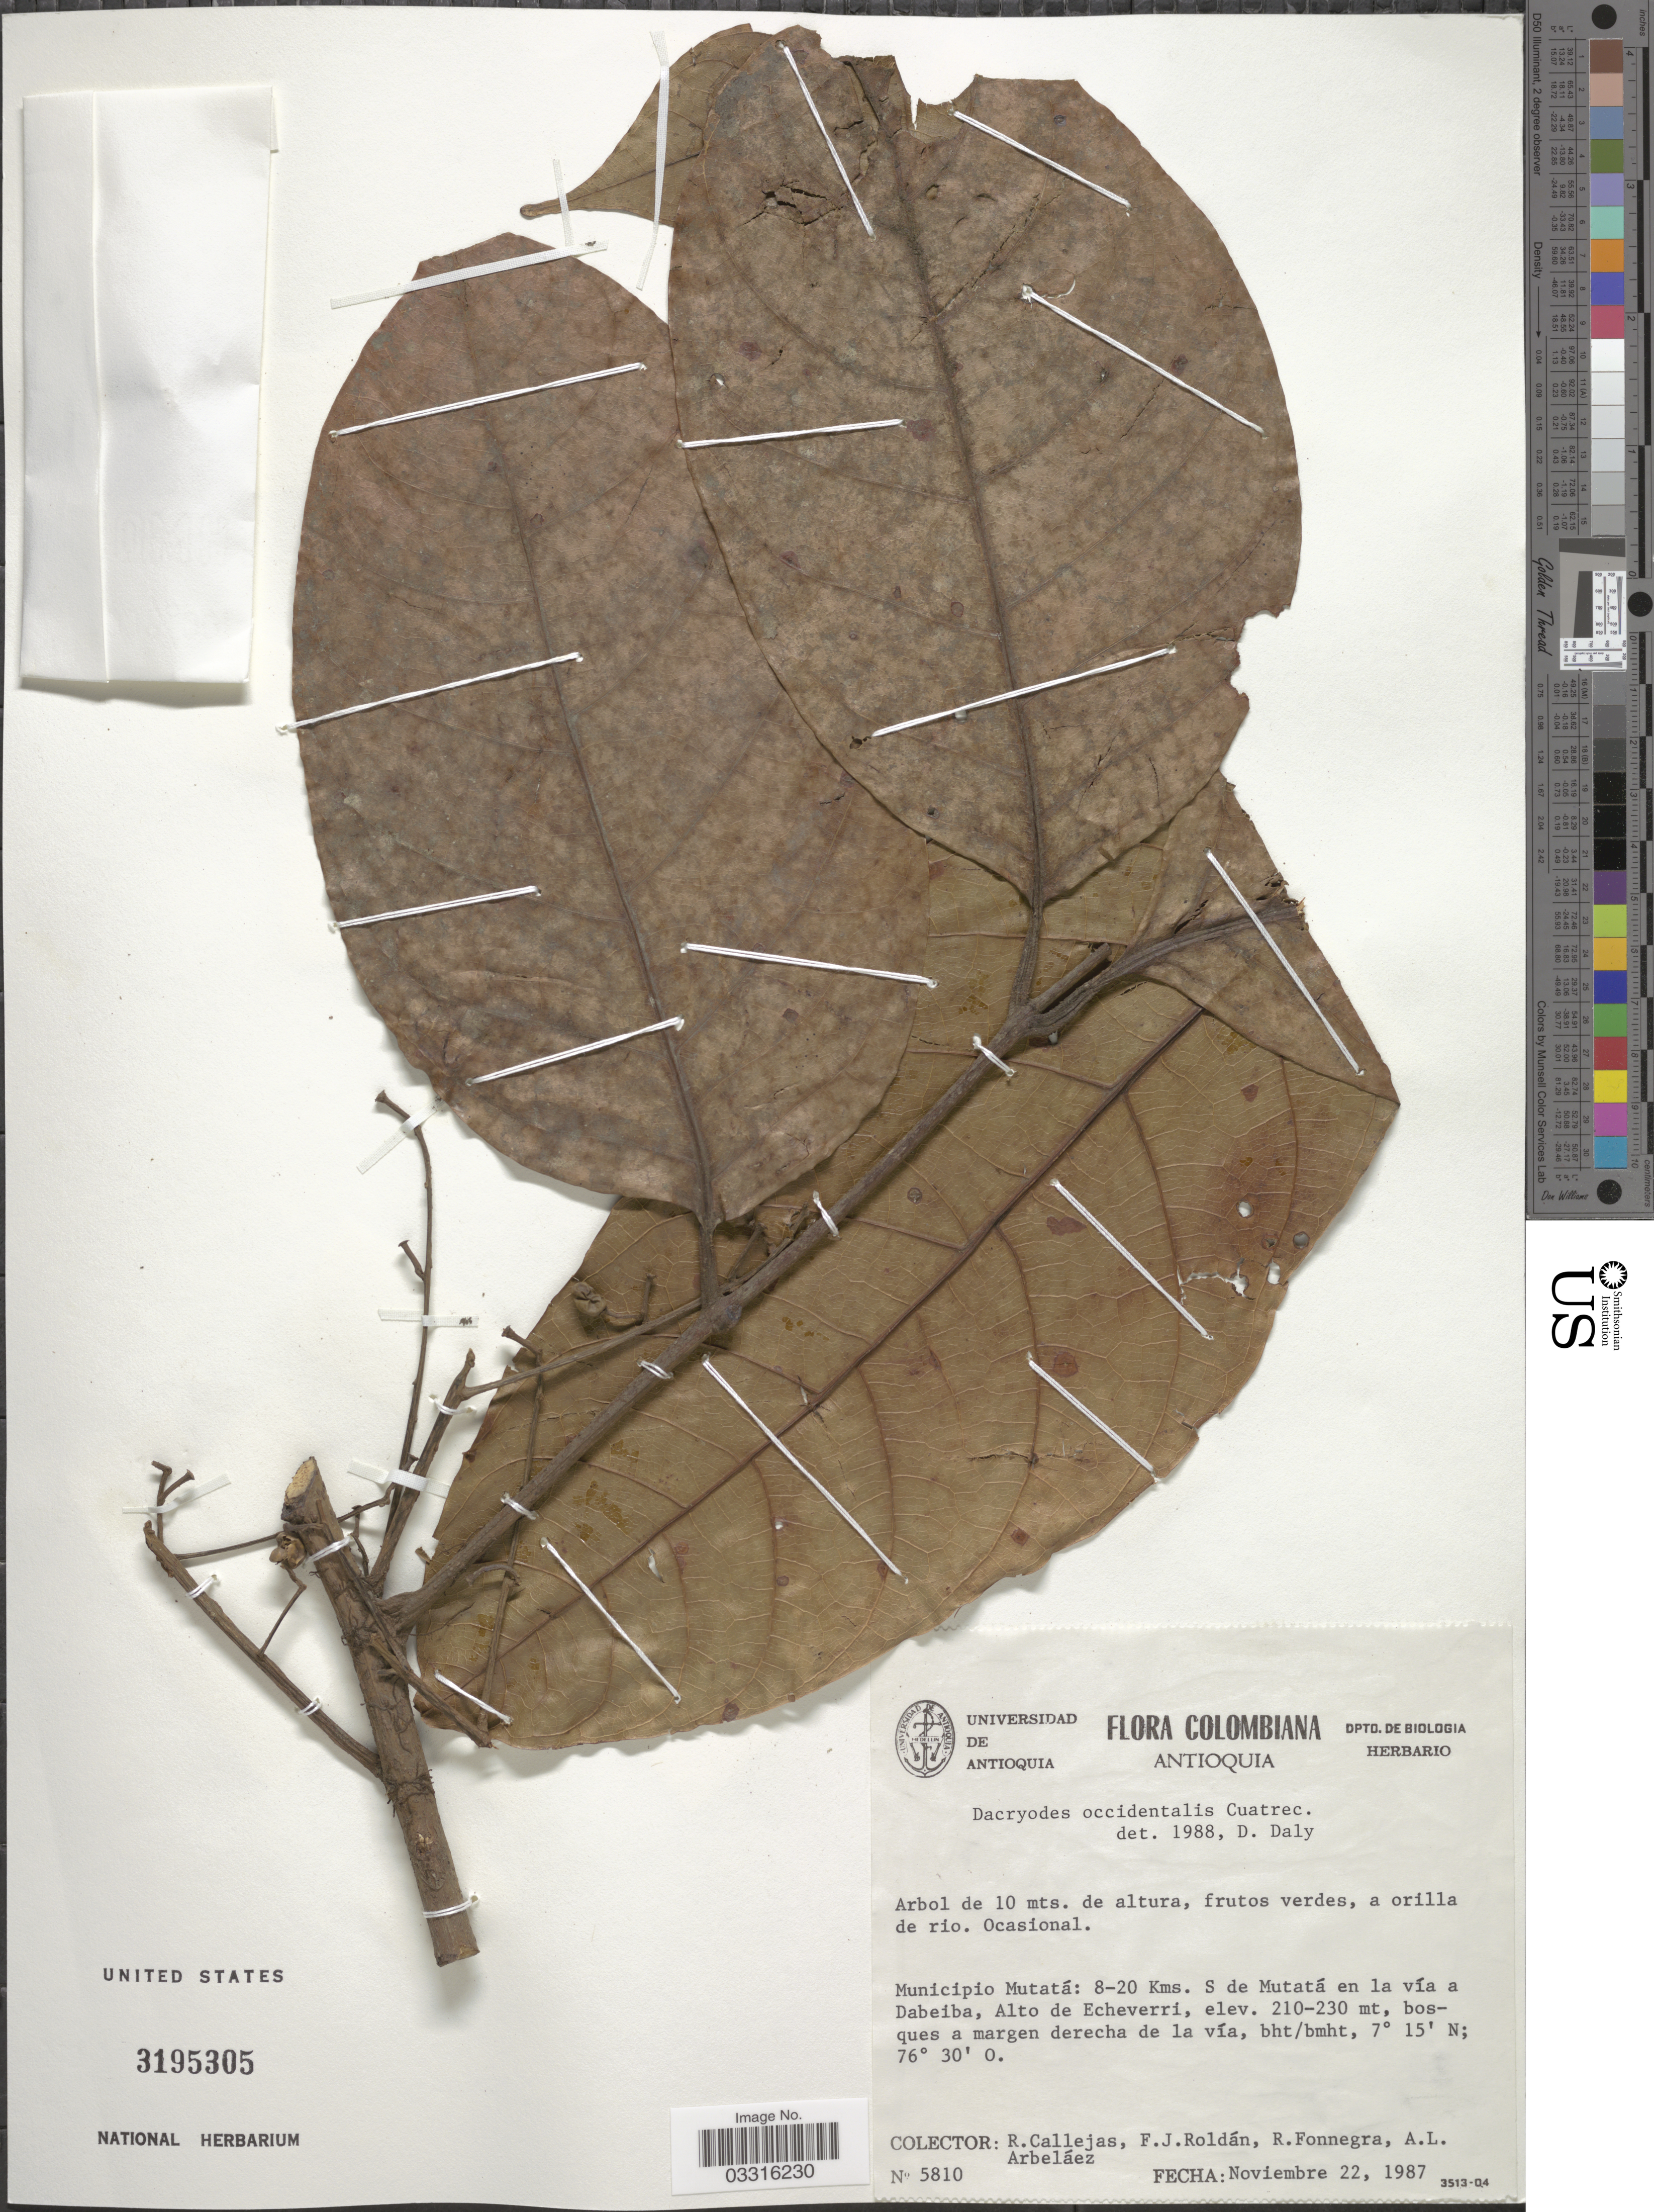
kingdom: Plantae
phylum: Tracheophyta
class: Magnoliopsida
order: Sapindales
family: Burseraceae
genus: Dacryodes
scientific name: Dacryodes occidentalis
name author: Cuatrec.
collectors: R. Callejas, F. J. Roldán, R. Fonnegra & A. Arbeláez Alvarez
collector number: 5810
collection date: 1987-11-22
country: Colombia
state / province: Antioquia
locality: Municipio Mutatá: 8-20 Kms. S de Mutatá en la vía a Dabeiba, Alto de Echeverri.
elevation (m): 210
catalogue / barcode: US 3195305